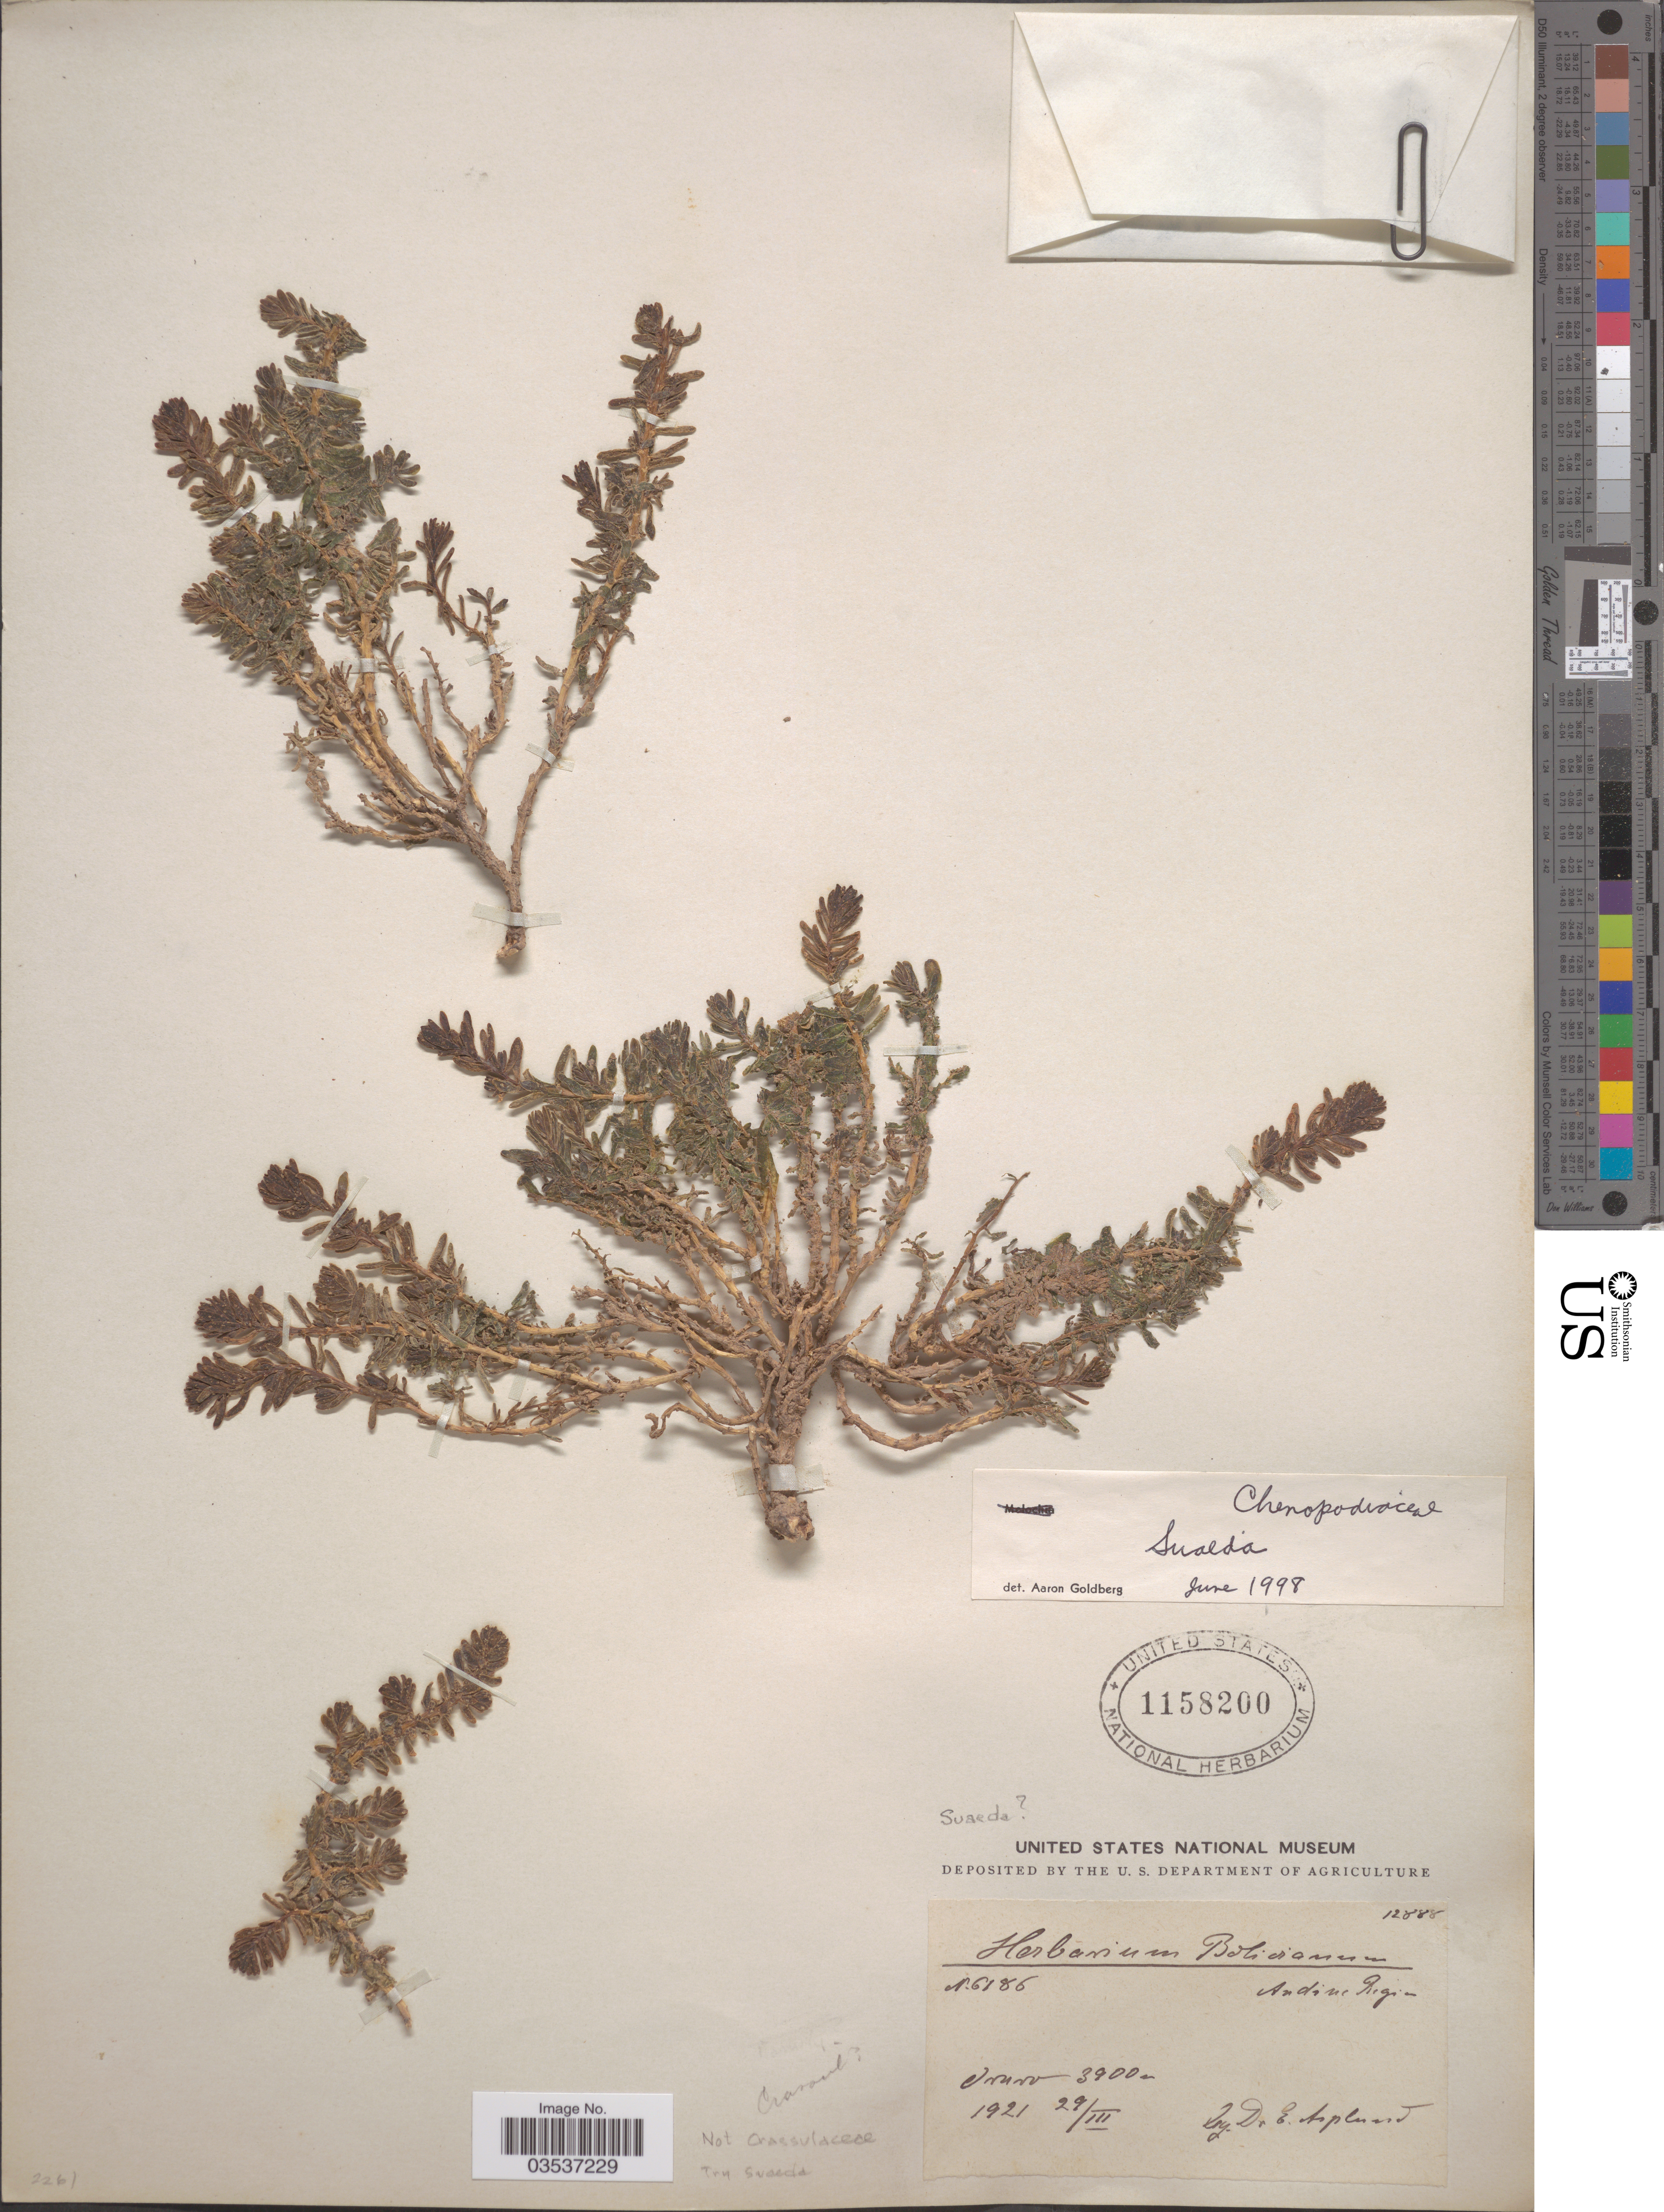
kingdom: Plantae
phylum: Tracheophyta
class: Magnoliopsida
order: Caryophyllales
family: Amaranthaceae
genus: Suaeda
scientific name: Suaeda divaricata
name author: Moq.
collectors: E. Asplund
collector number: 6186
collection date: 1921-03-29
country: Bolivia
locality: Andine Region. Oruro.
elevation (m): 3900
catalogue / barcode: US 1158200